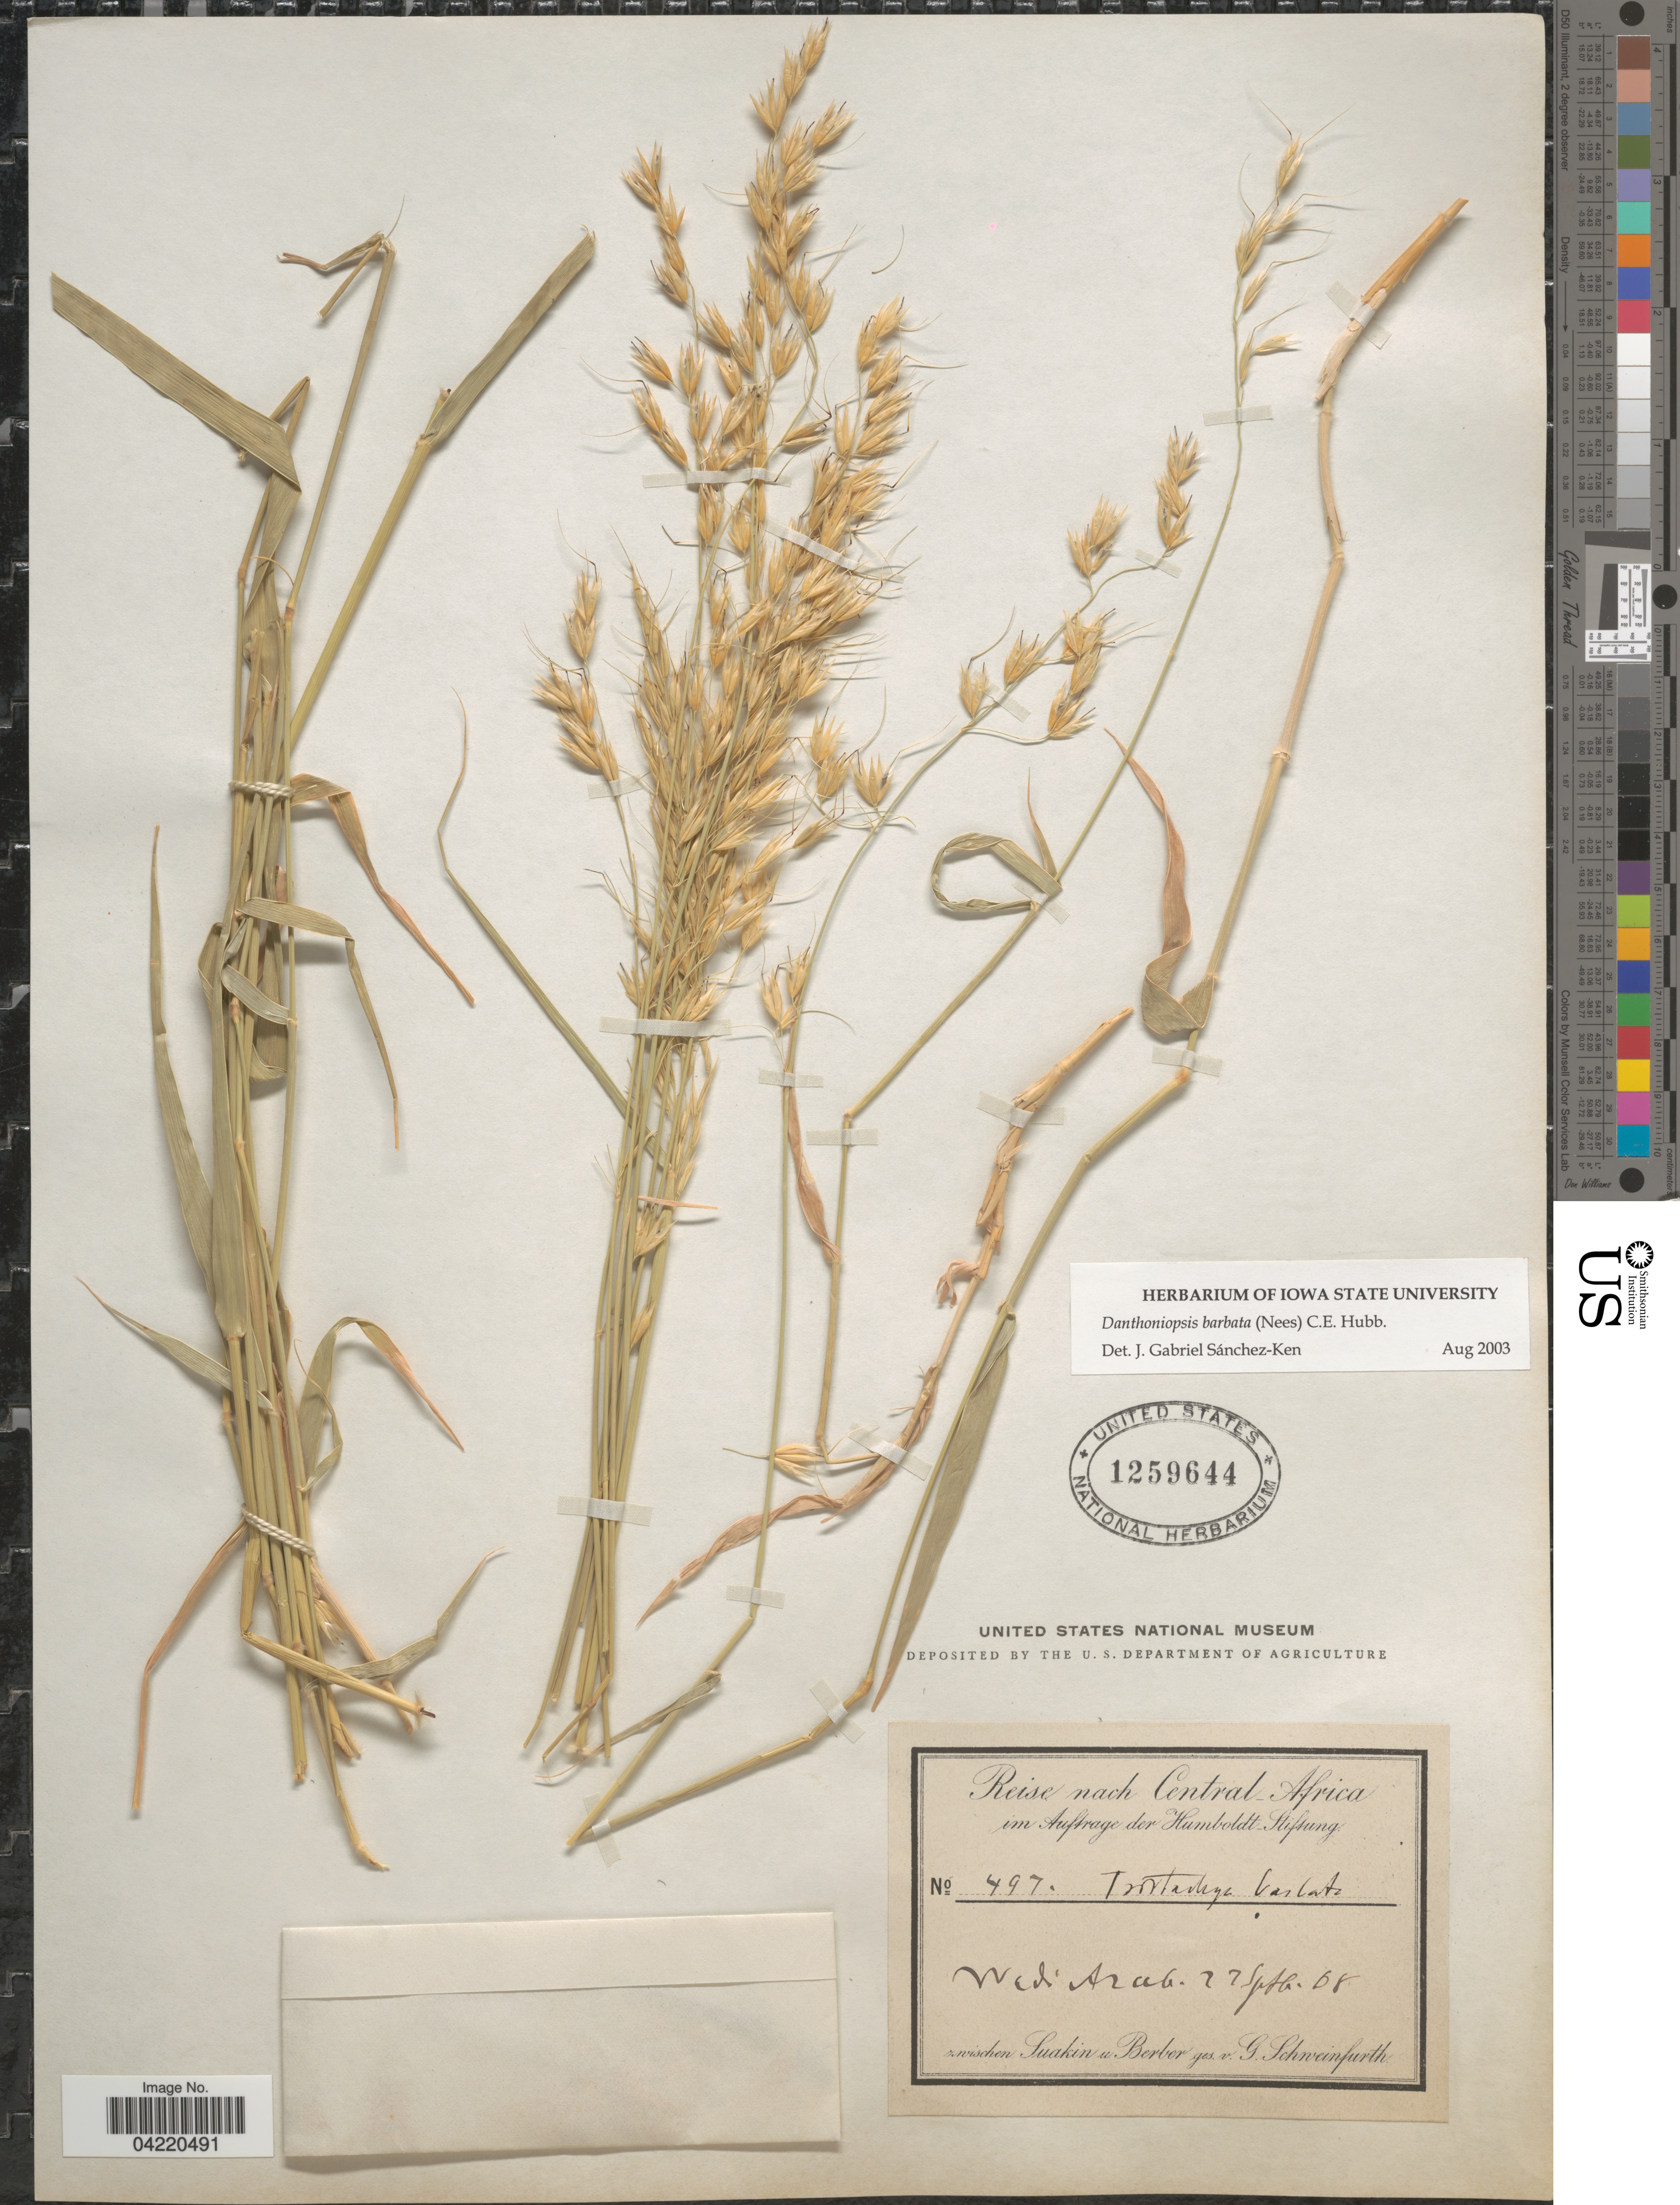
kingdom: Plantae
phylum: Tracheophyta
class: Liliopsida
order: Poales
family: Poaceae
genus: Danthoniopsis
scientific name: Danthoniopsis barbata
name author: (Nees) C. E. Hubb.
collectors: G. A. Schweinfurth (herbarium)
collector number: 497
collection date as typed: Transcribed d/m/y: 22/2/68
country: Sudan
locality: Reise nach Central Africa. Wadi Arad. Zwischen Suakin u. Berber.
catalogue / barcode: US 1259644